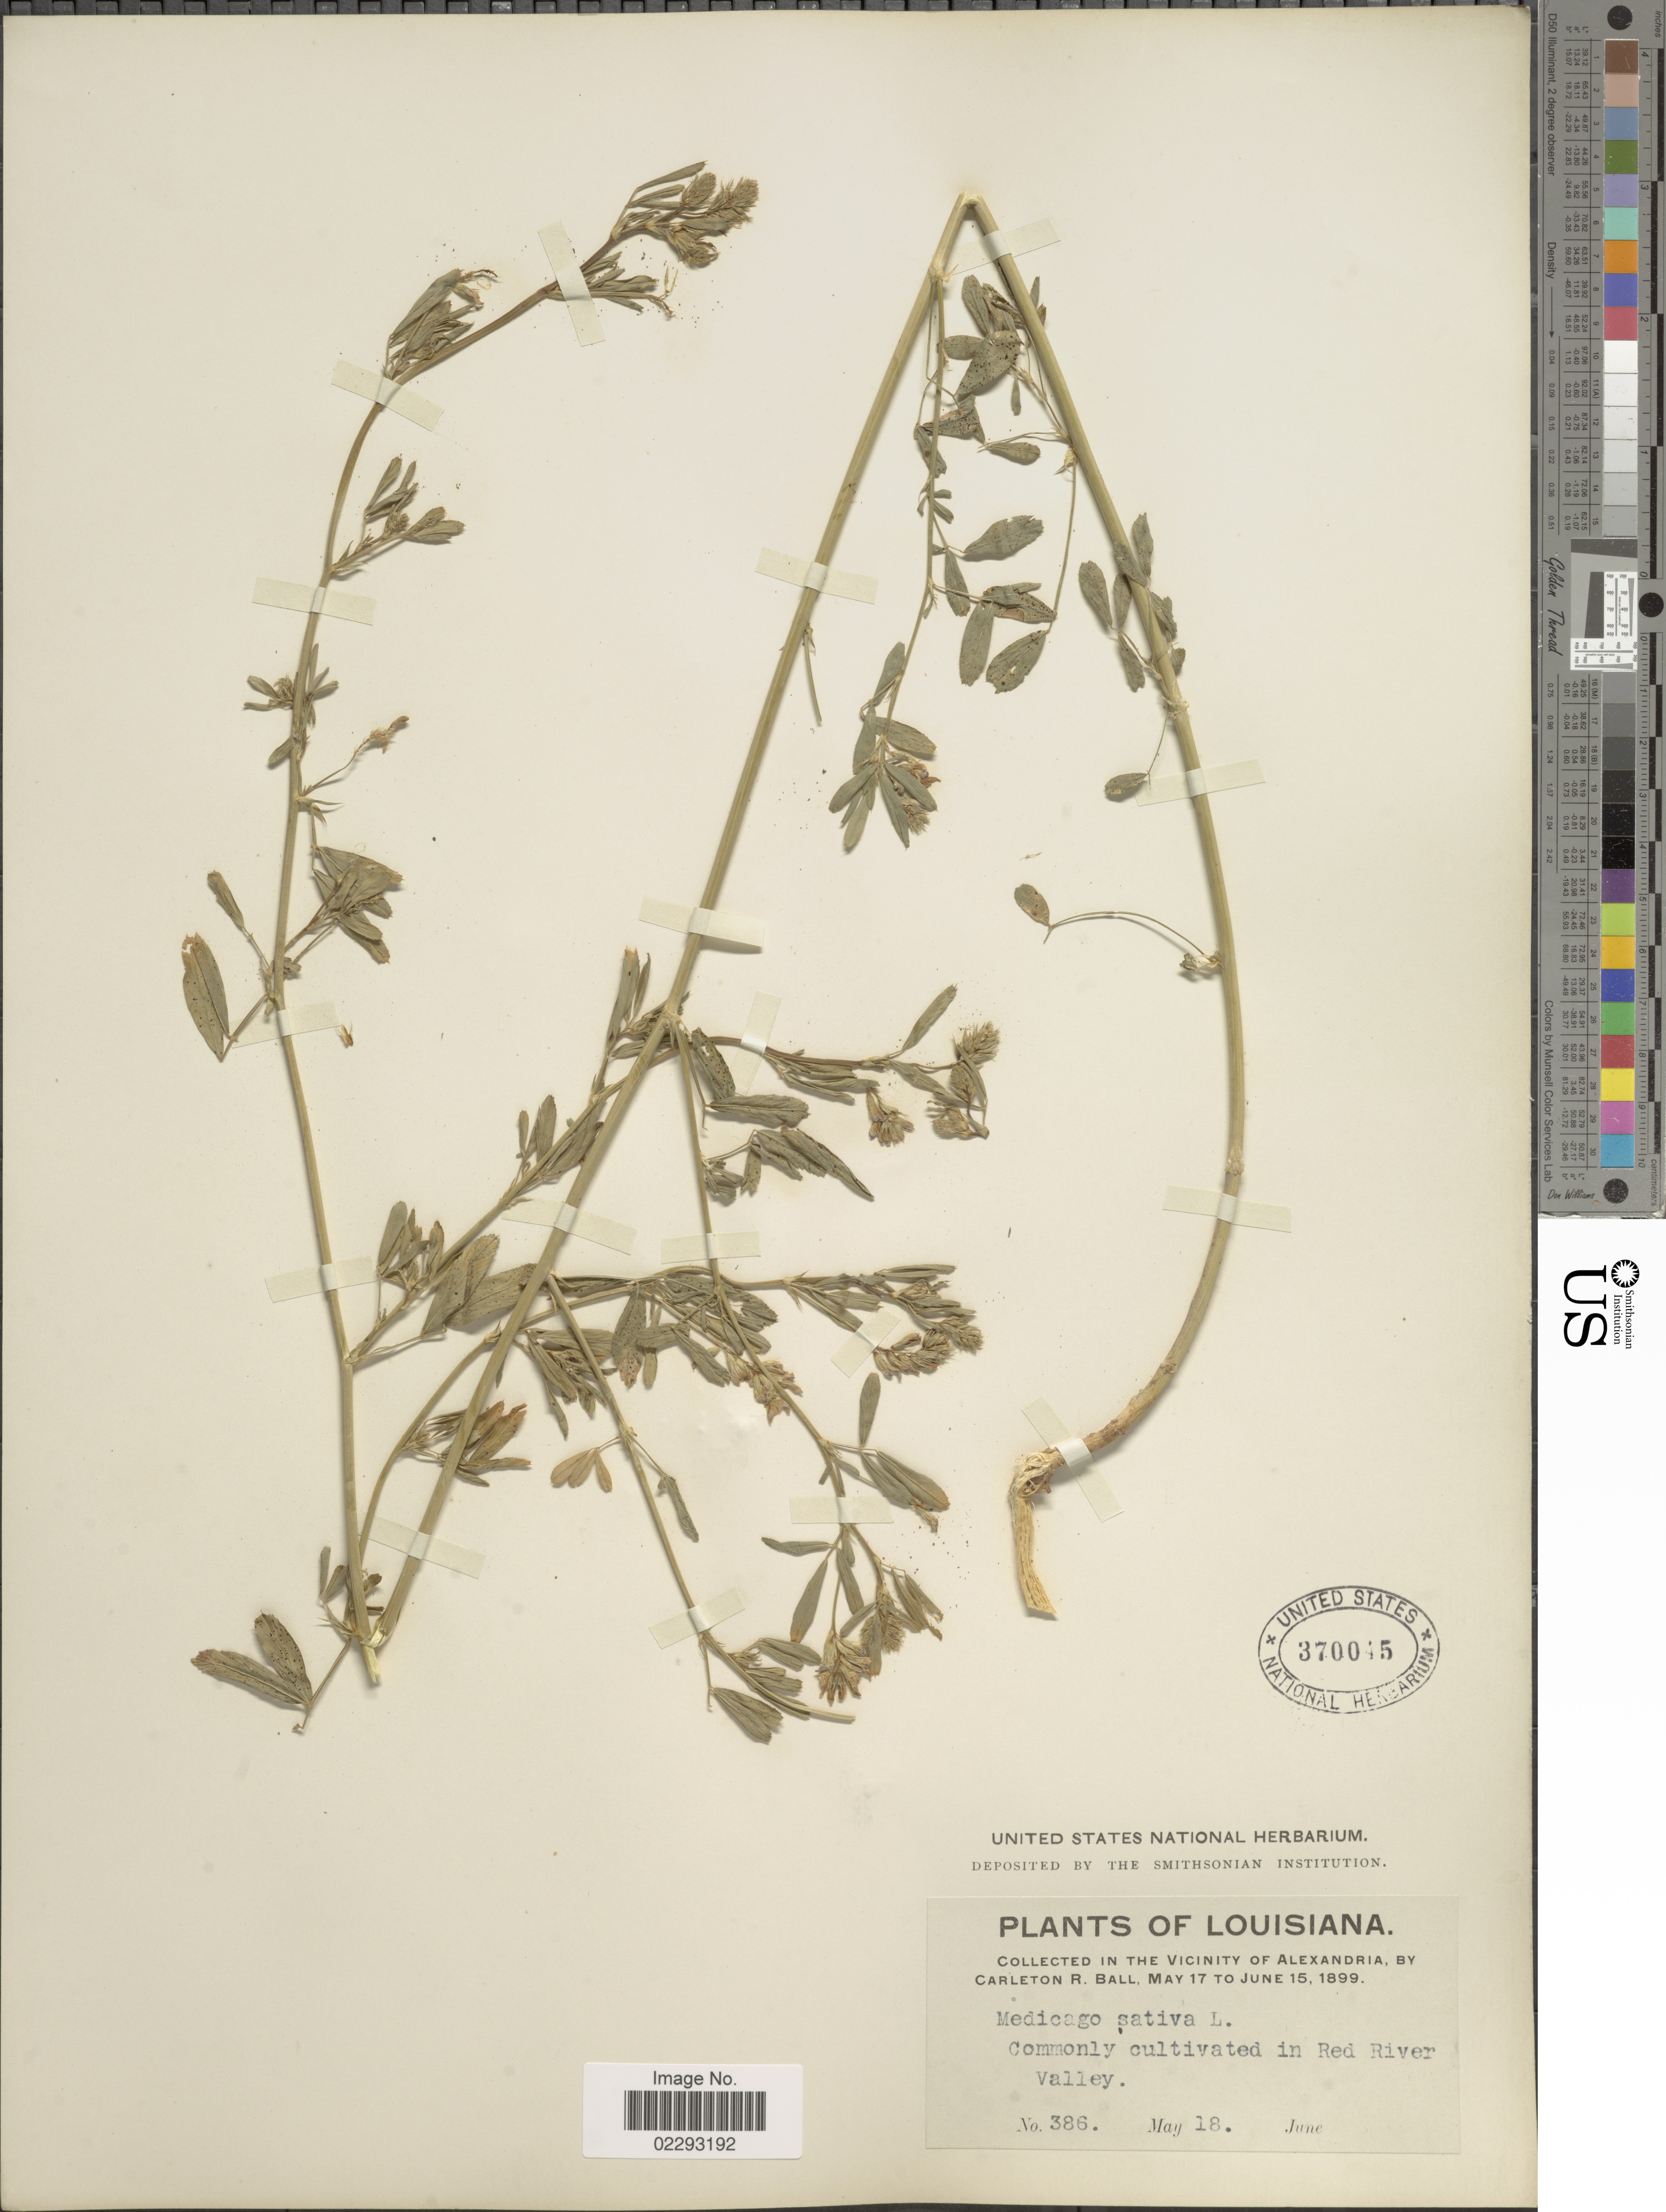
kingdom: Plantae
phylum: Tracheophyta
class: Magnoliopsida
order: Fabales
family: Fabaceae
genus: Medicago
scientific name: Medicago sativa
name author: L.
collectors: R. H. Ball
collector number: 386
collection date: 1899-05-18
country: United States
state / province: Louisiana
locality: Louisiana, In the Vicinity of Alexandria. Red River valley.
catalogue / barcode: US 370045